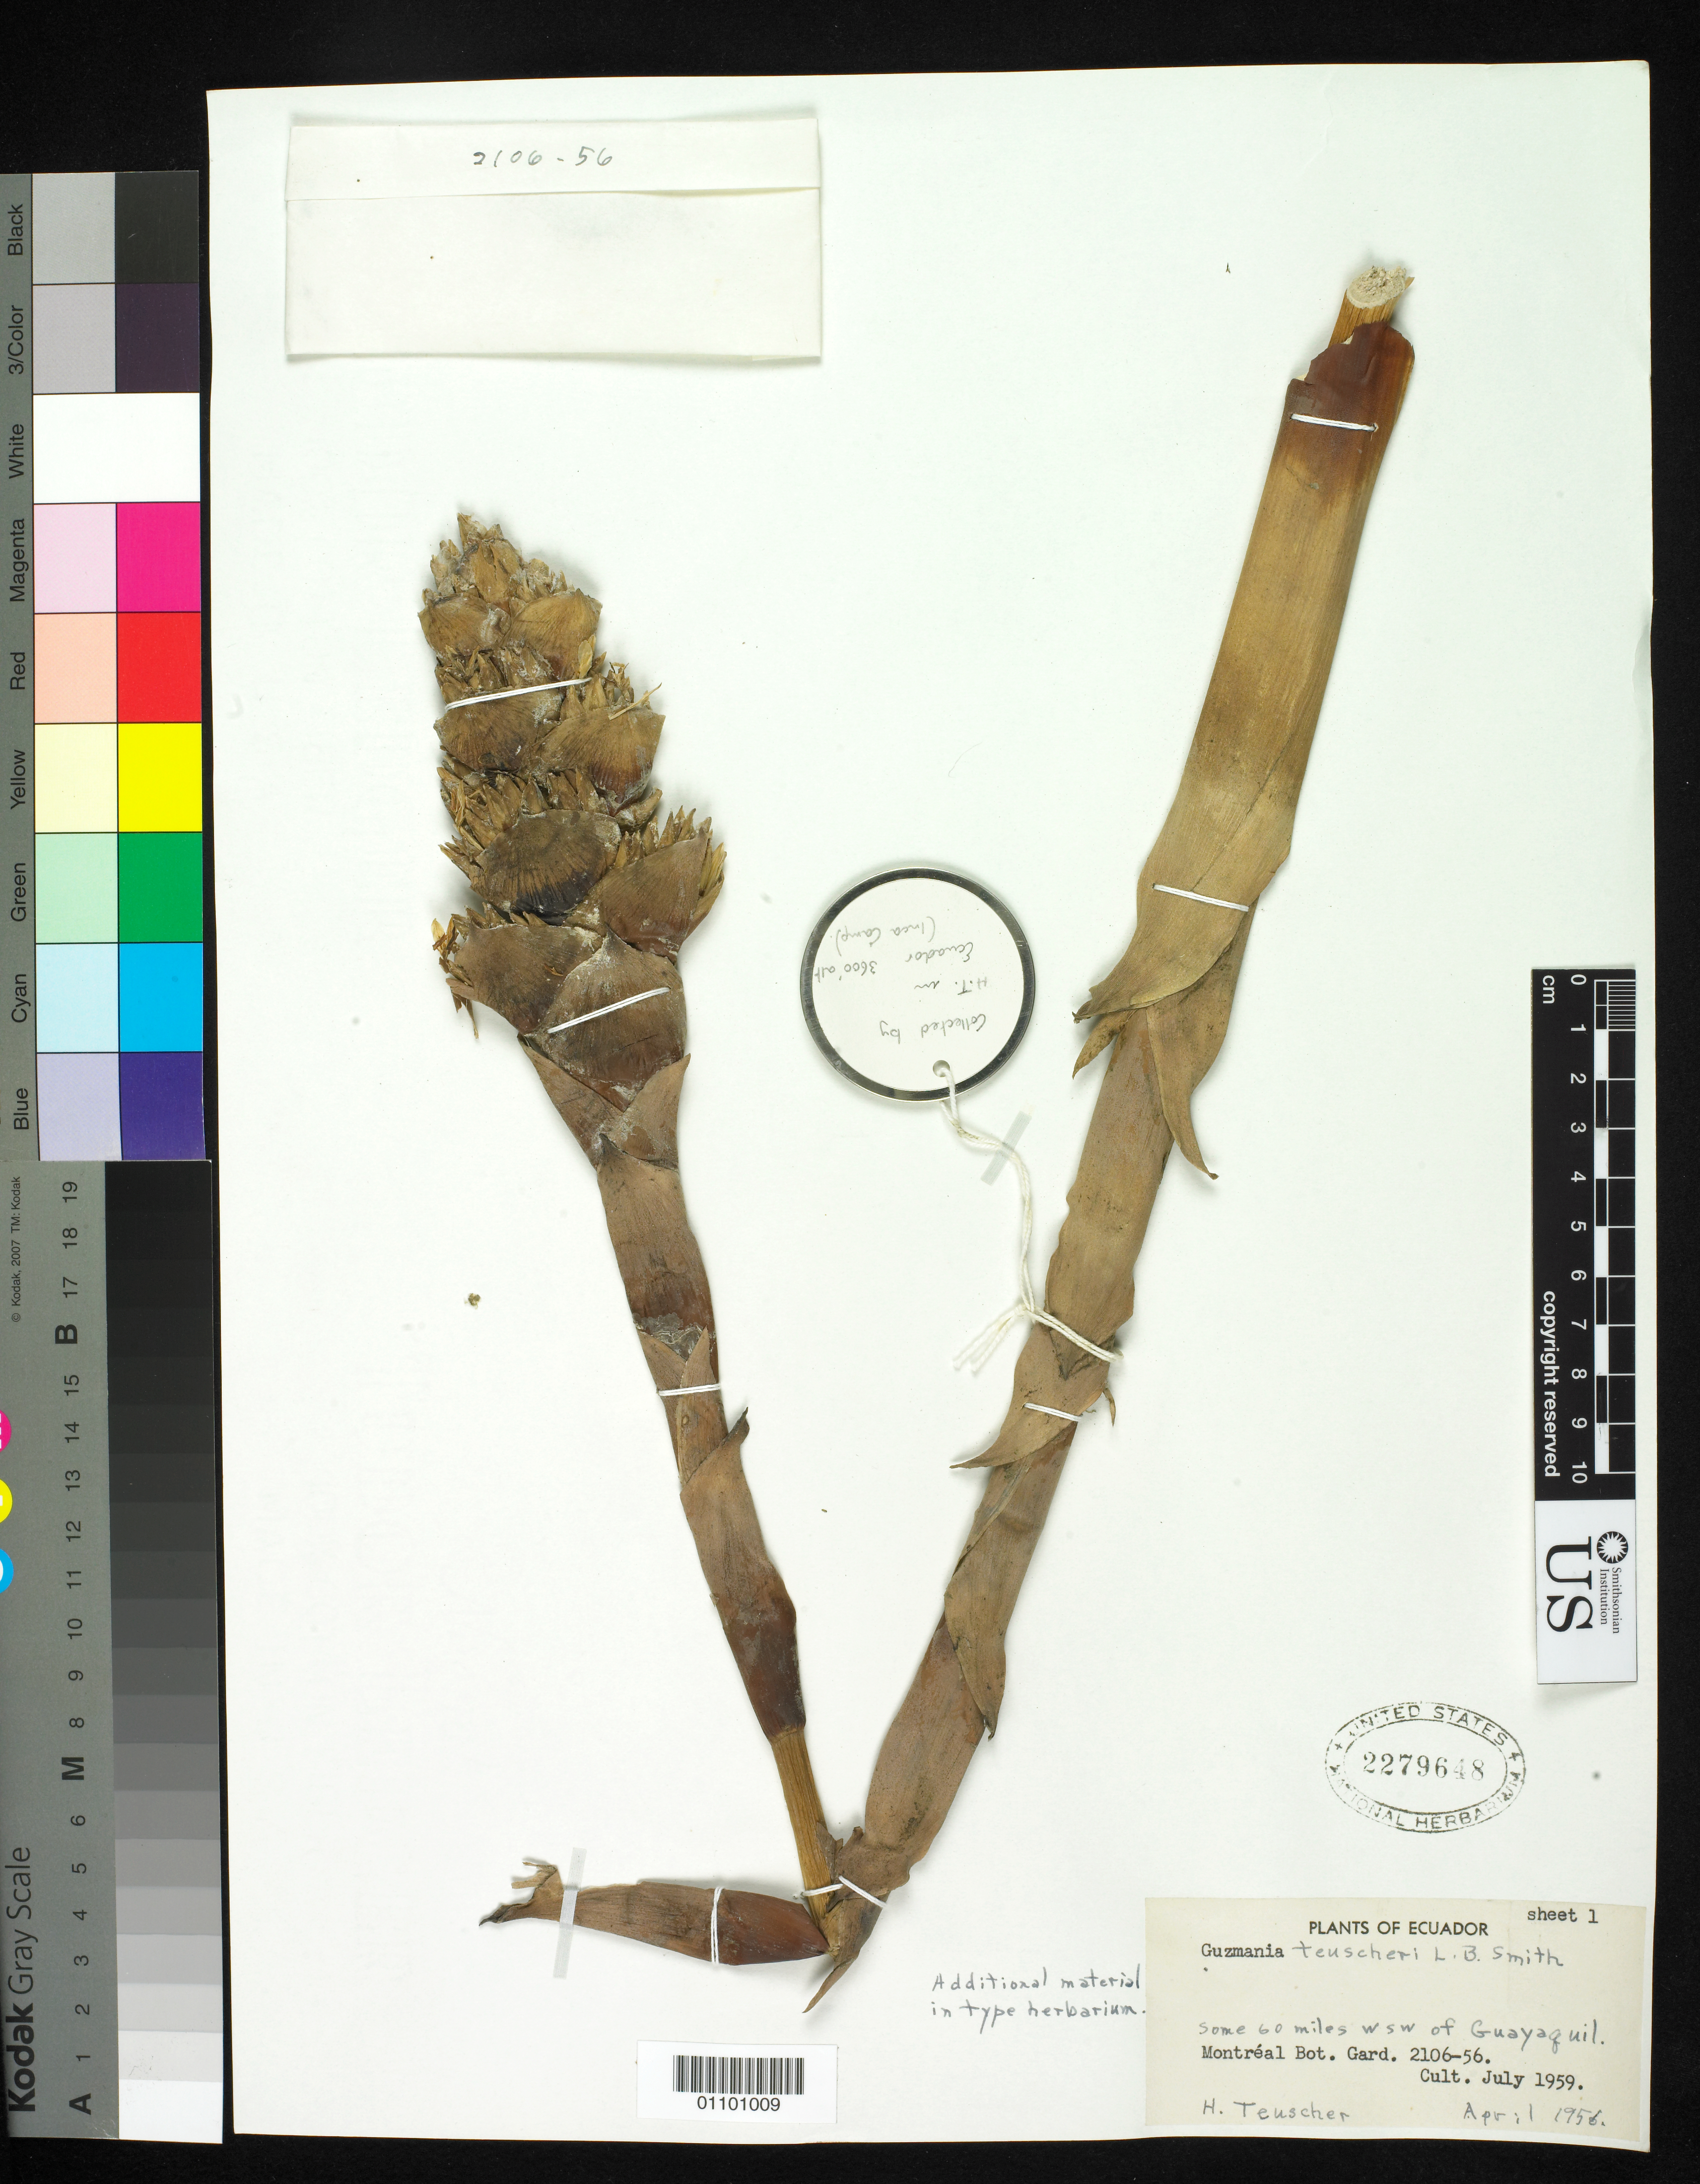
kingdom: Plantae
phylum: Tracheophyta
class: Liliopsida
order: Poales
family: Bromeliaceae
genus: Guzmania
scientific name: Guzmania teuscheri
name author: L.B. Sm.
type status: Isotype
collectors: H. Teuscher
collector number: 2106-56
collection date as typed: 01 Apr 1956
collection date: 1956-04-01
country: Ecuador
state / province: Guayas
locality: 60 mi WSW ofGuayquil.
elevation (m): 1036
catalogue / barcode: US 2279648